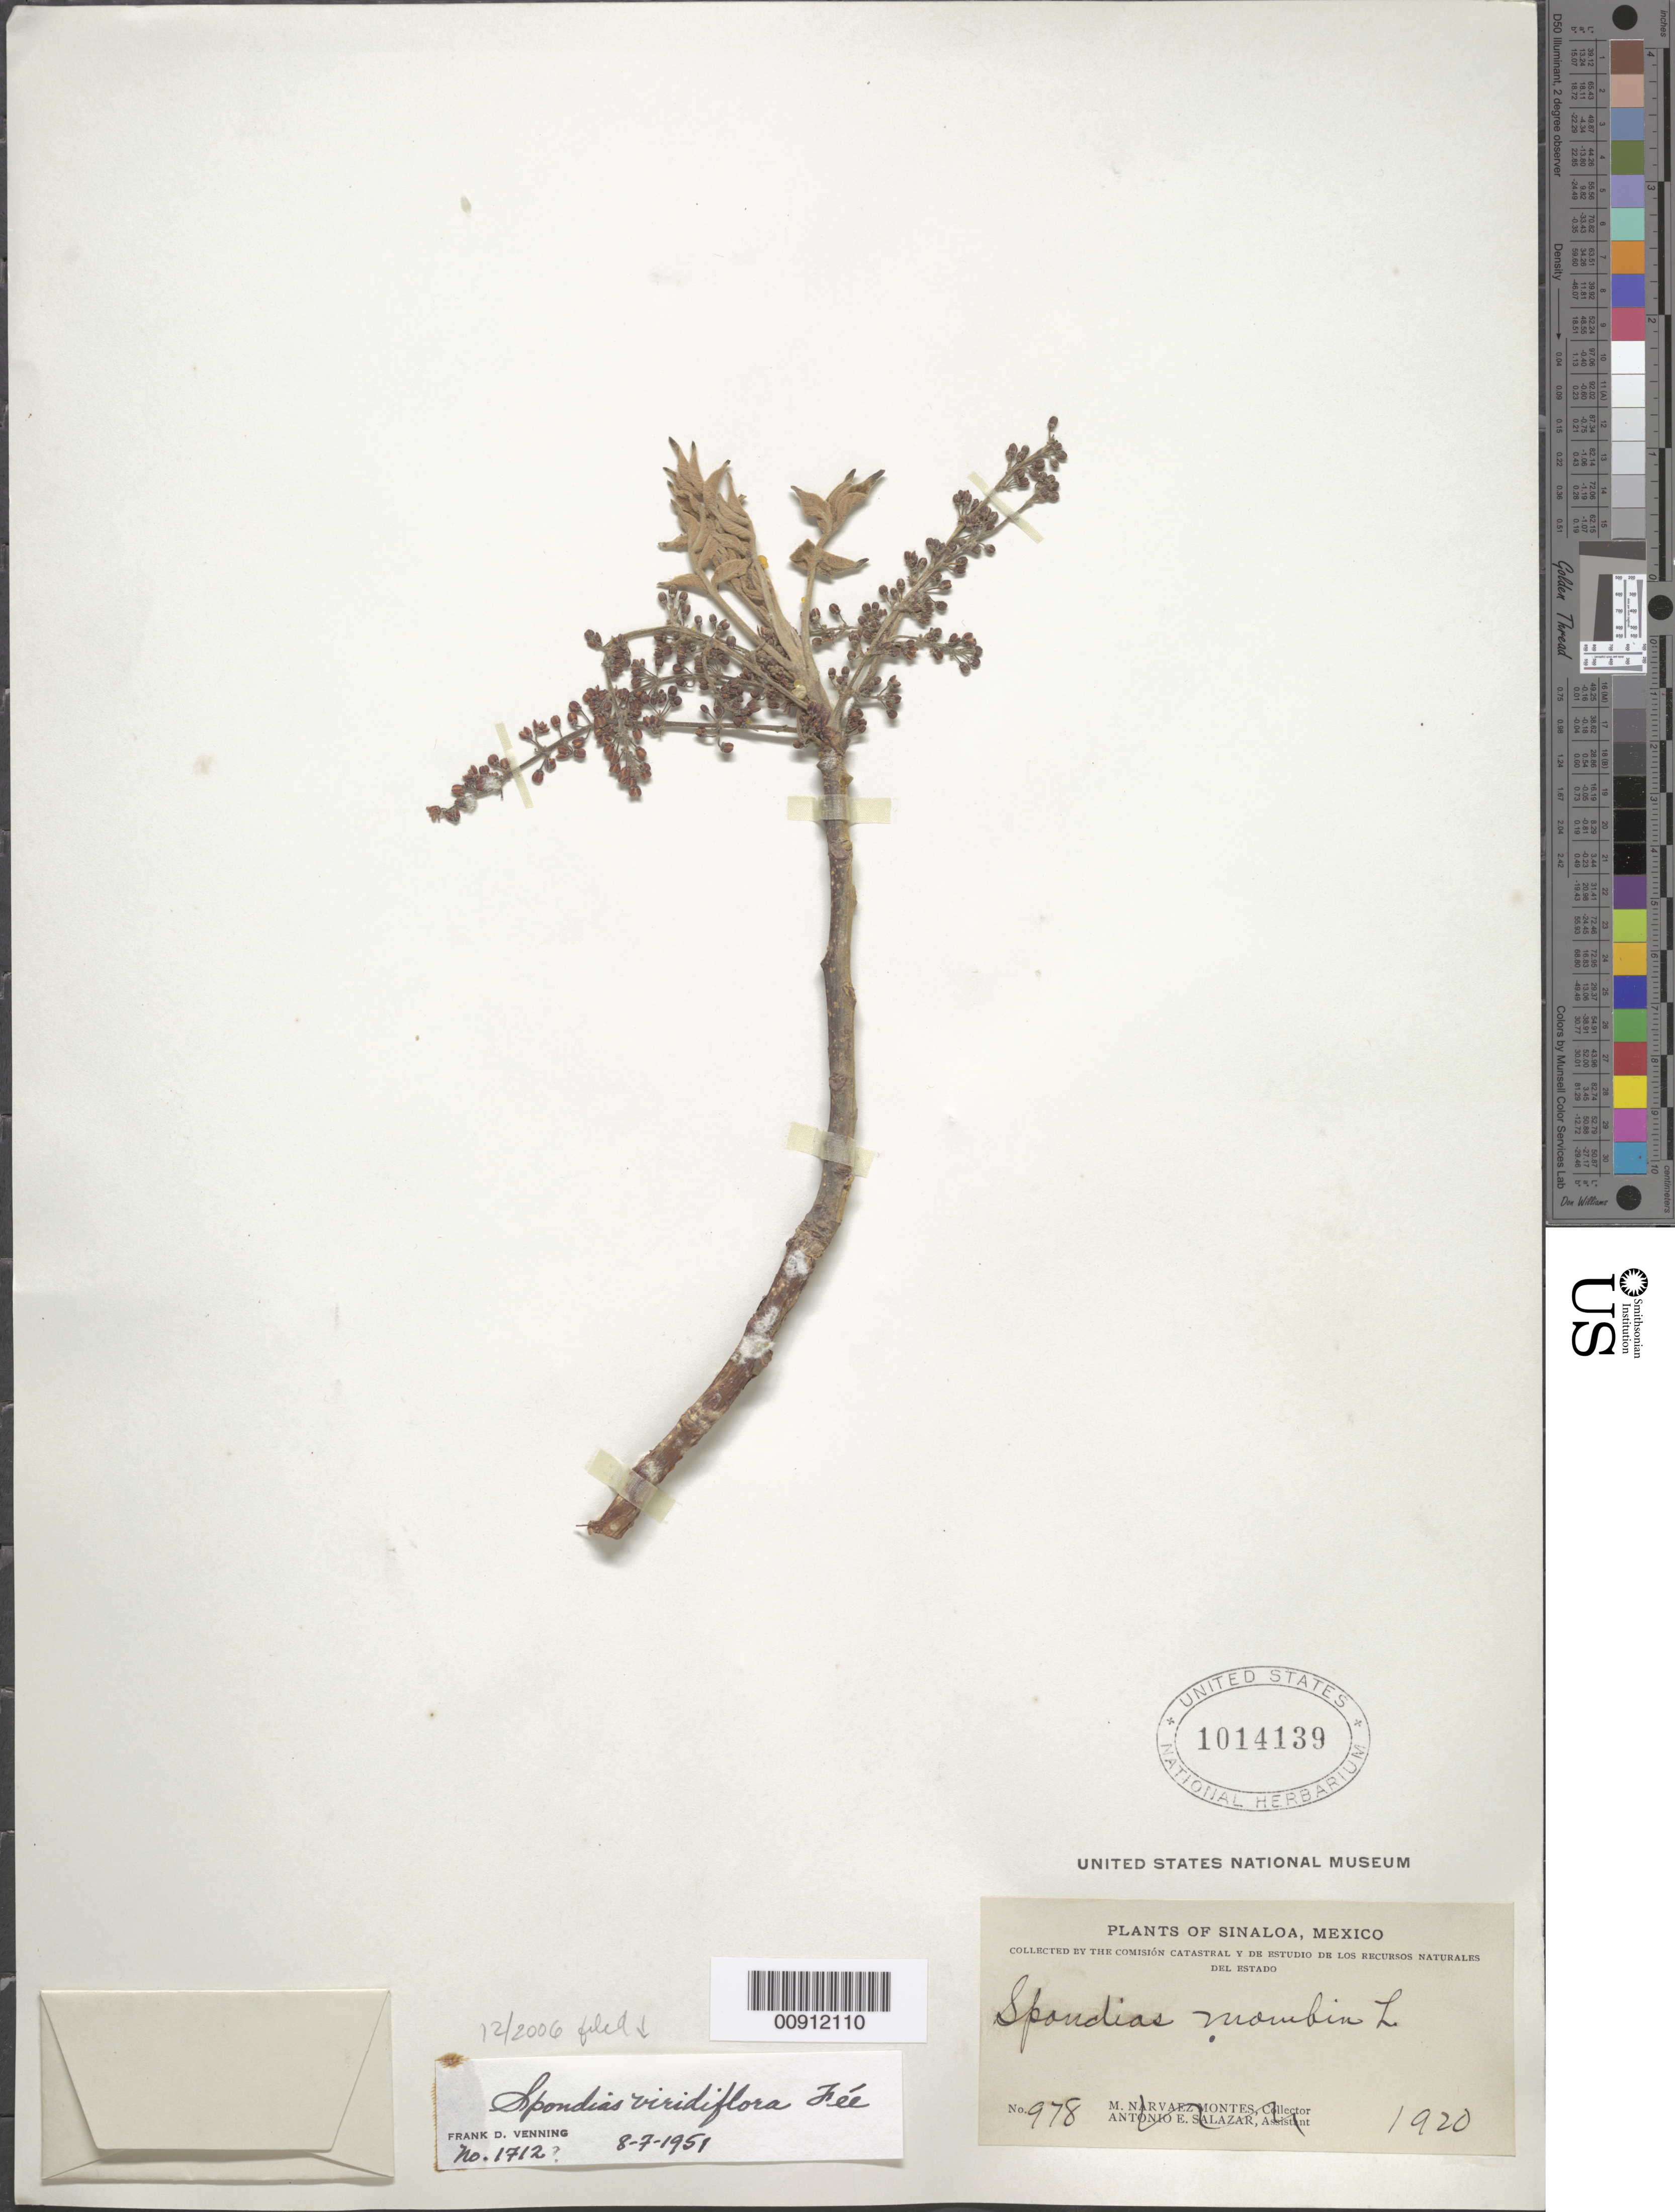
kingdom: Plantae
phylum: Tracheophyta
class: Magnoliopsida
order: Sapindales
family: Burseraceae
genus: Bursera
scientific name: Bursera sp.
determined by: Mitchell, John D.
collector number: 978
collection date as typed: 1920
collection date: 1920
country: Mexico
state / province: Sinaloa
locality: Sinaloa.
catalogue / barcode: US 1014139